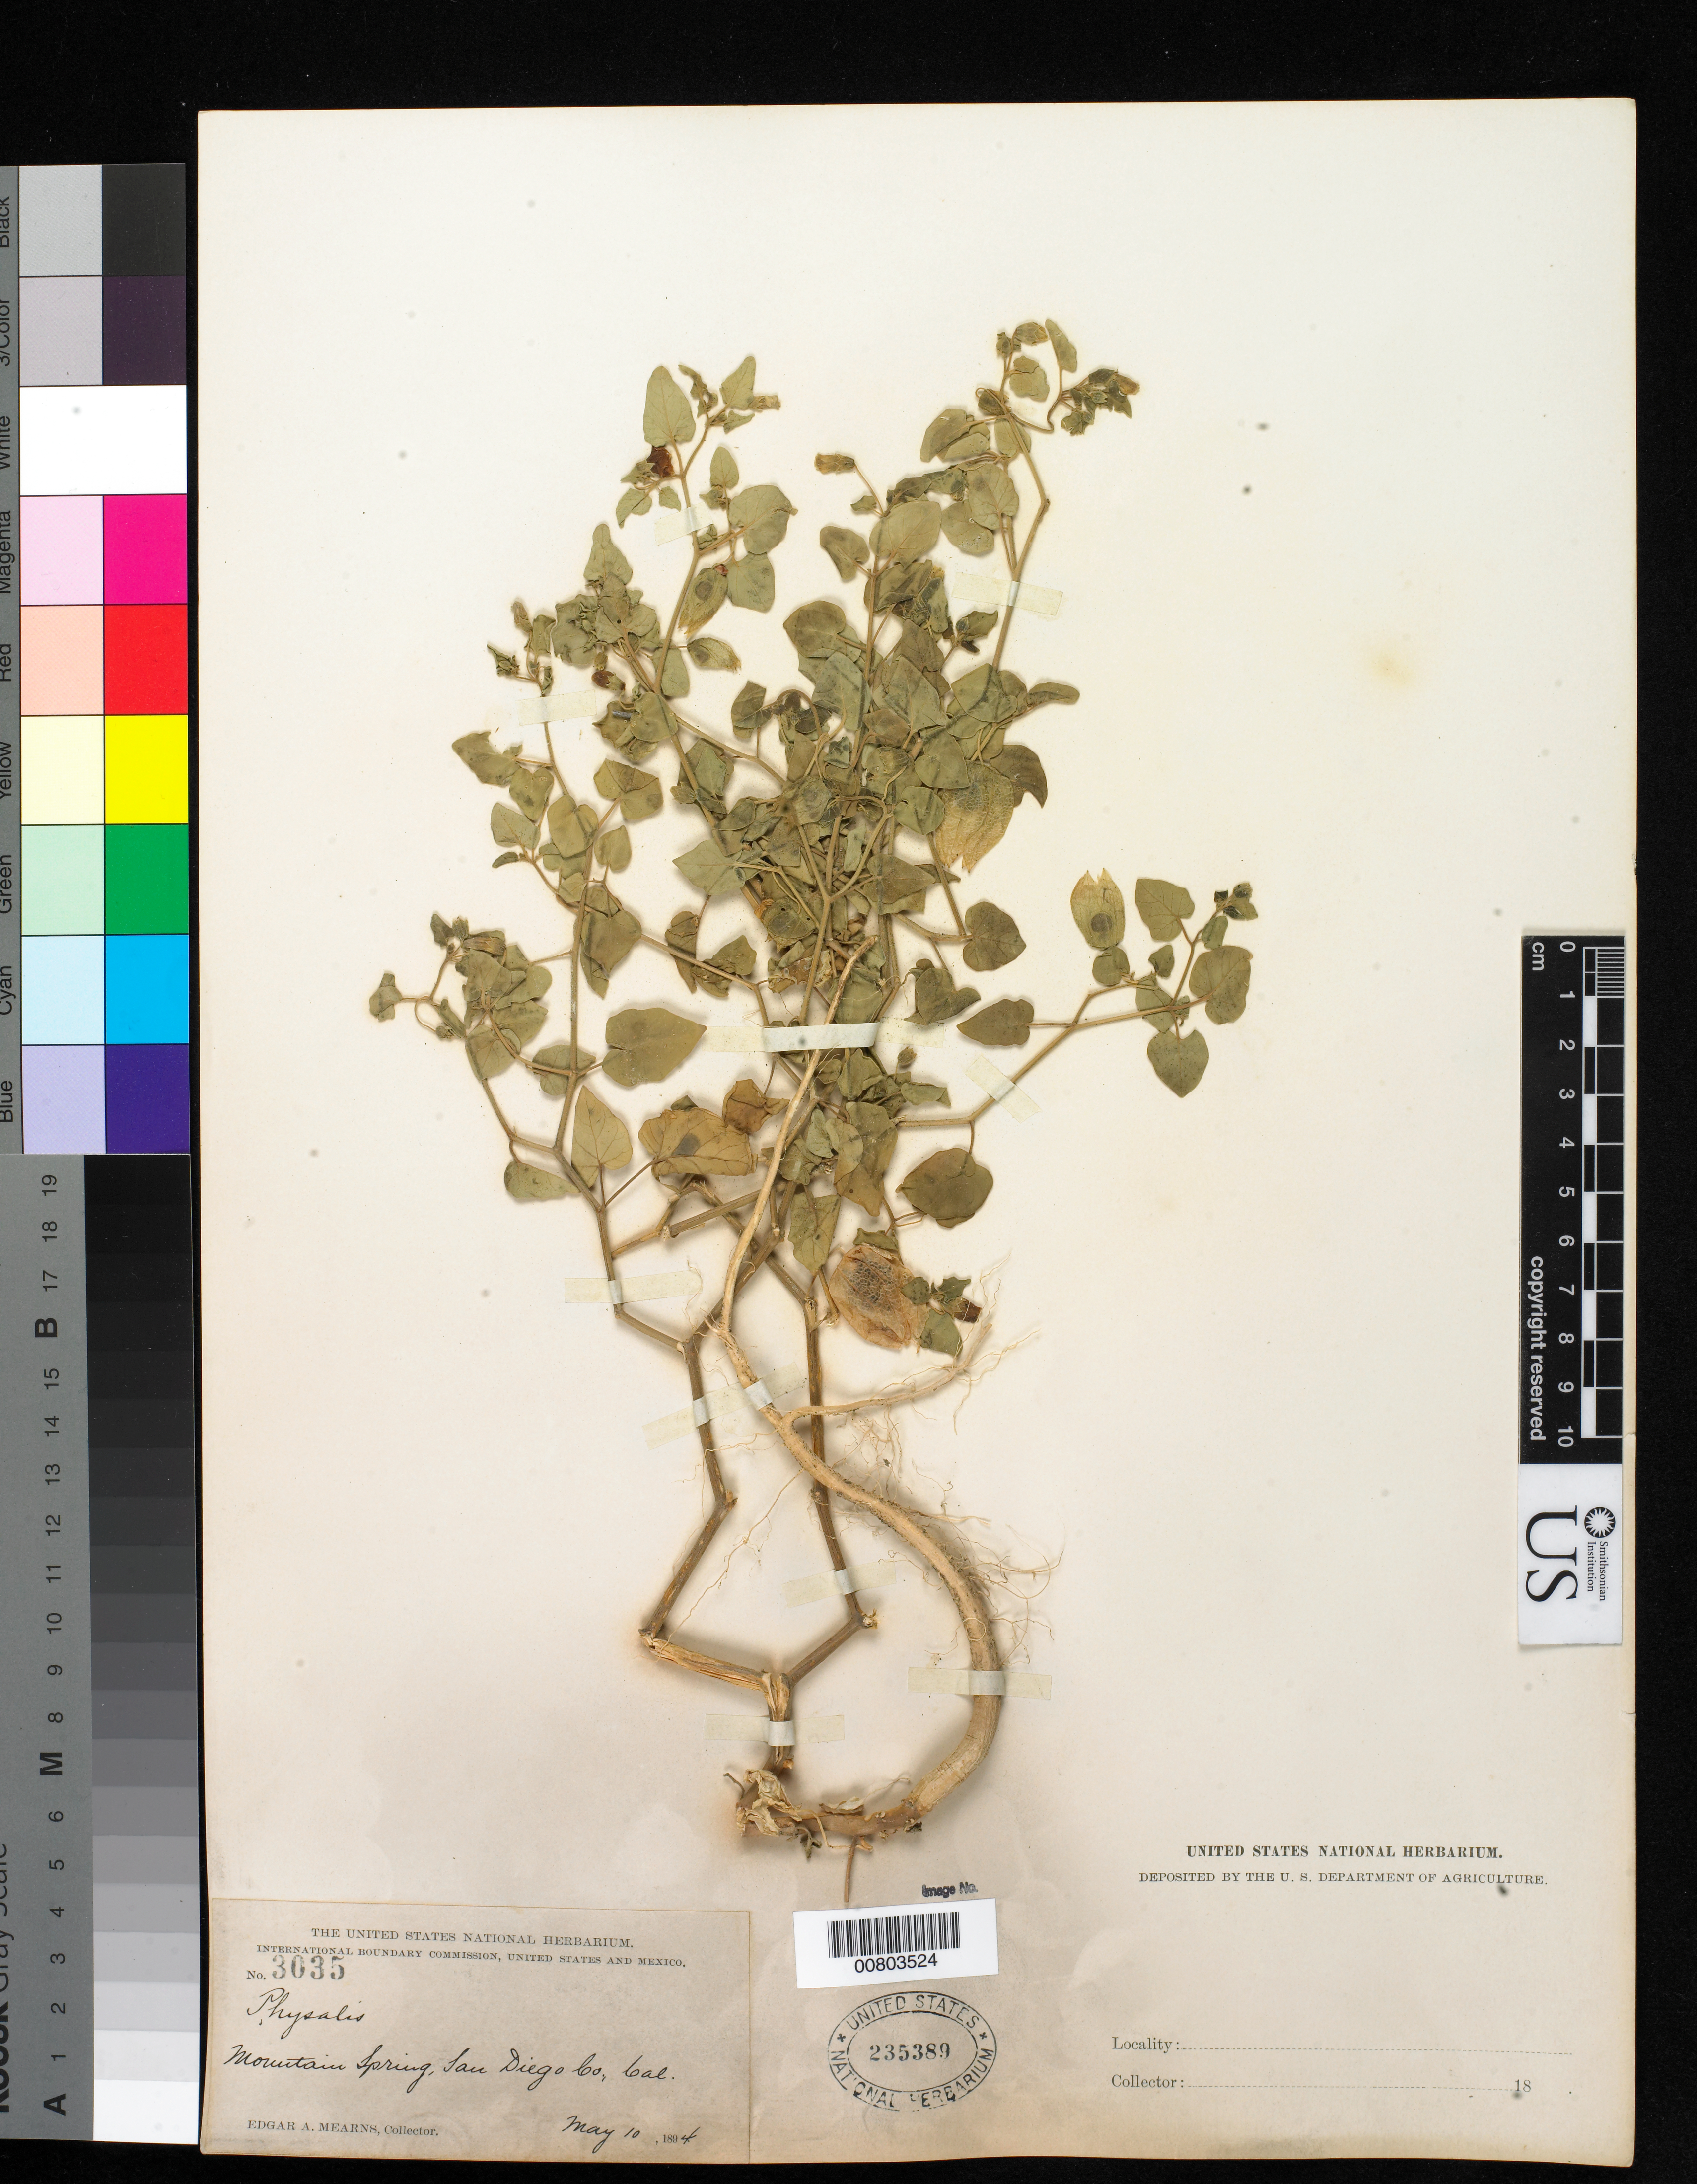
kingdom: Plantae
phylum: Tracheophyta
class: Magnoliopsida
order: Solanales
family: Solanaceae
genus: Physalis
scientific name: Physalis crassifolia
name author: Benth.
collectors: E. A. Mearns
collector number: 3035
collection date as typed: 10 May 1894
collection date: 1894-05-10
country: United States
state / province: California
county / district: San Diego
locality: Mountain Spring, San Diego County, California.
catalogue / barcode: US 235389